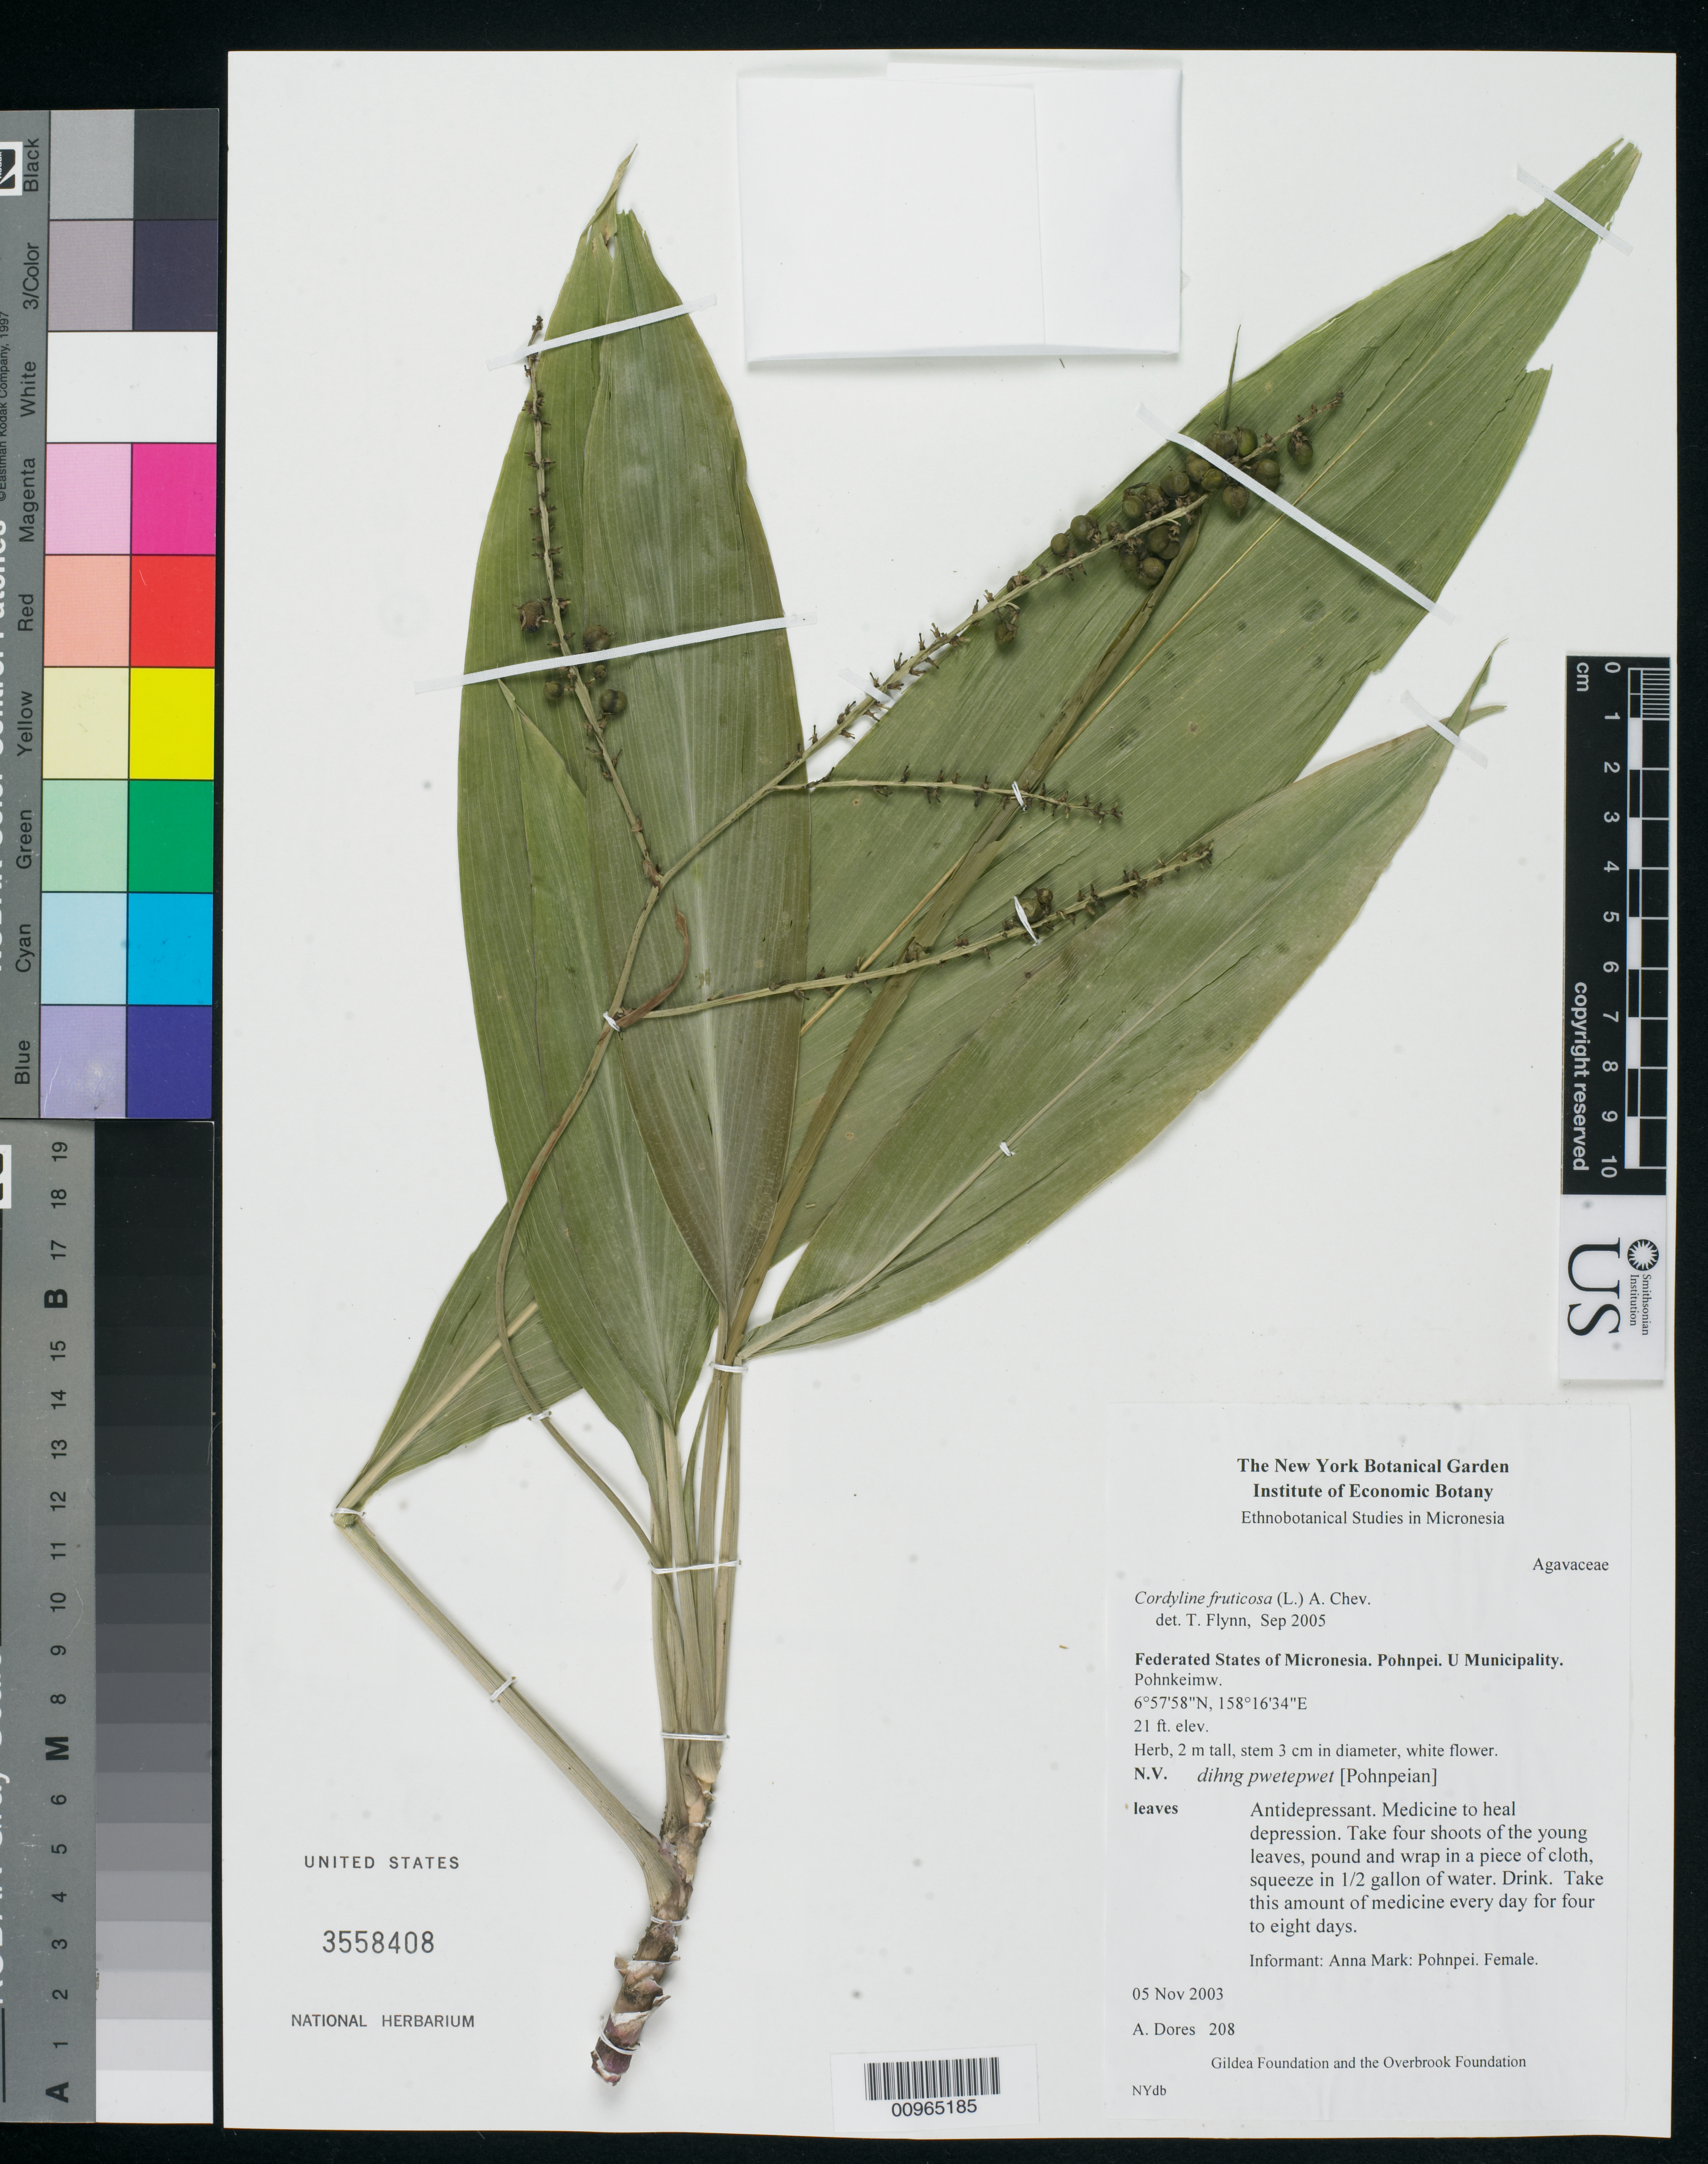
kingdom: Plantae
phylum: Tracheophyta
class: Liliopsida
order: Asparagales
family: Asparagaceae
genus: Cordyline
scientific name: Cordyline fruticosa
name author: (L.) A. Chev.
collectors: A. Dores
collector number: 208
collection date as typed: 05 Nov 2003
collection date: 2003-11-05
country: Micronesia, Federated States of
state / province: Pohnpei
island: Pohnpei [Ponape]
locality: Pohnkeimw, U Muncipality.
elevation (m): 6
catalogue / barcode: US 3558408